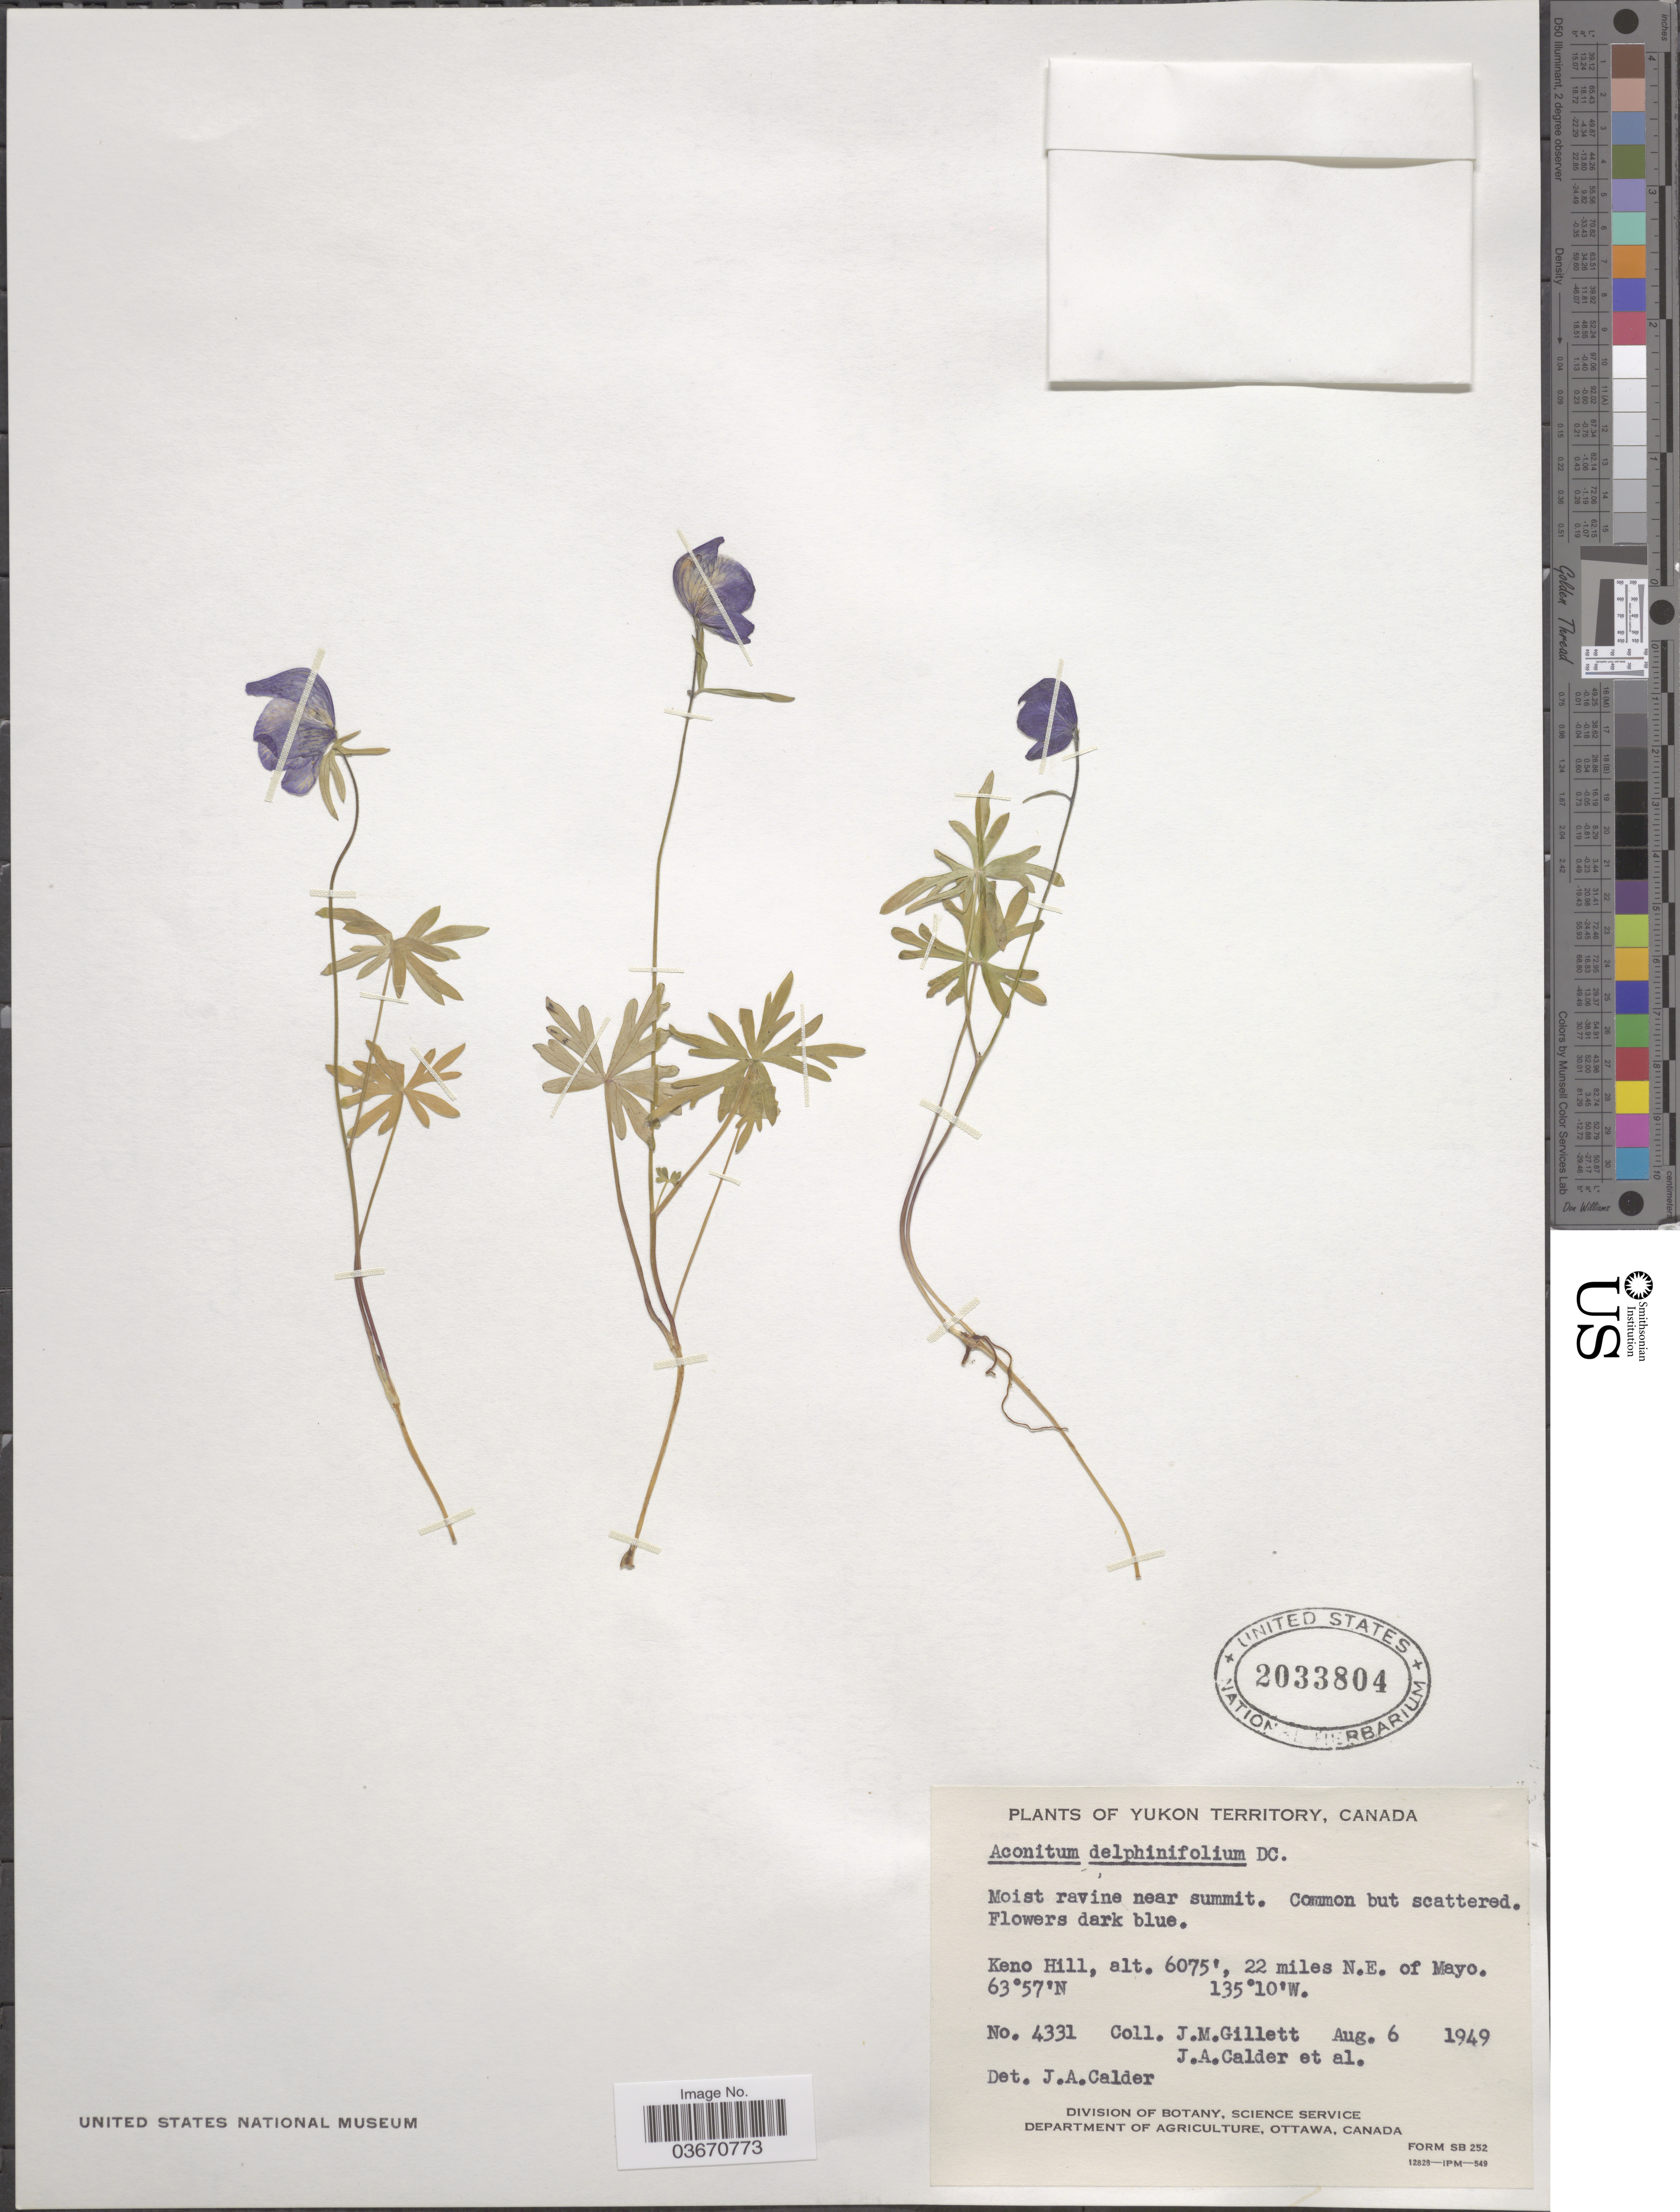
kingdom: Plantae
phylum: Tracheophyta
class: Magnoliopsida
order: Ranunculales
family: Ranunculaceae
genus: Aconitum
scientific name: Aconitum delphinifolium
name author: DC.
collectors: J. M. Gillett, J. A. Calder & et al.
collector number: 4331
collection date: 1949-08-06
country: Canada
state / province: Yukon Territory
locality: Keno Hill, 22 miles N.E. of Mayo.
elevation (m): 1852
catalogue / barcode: US 2033804